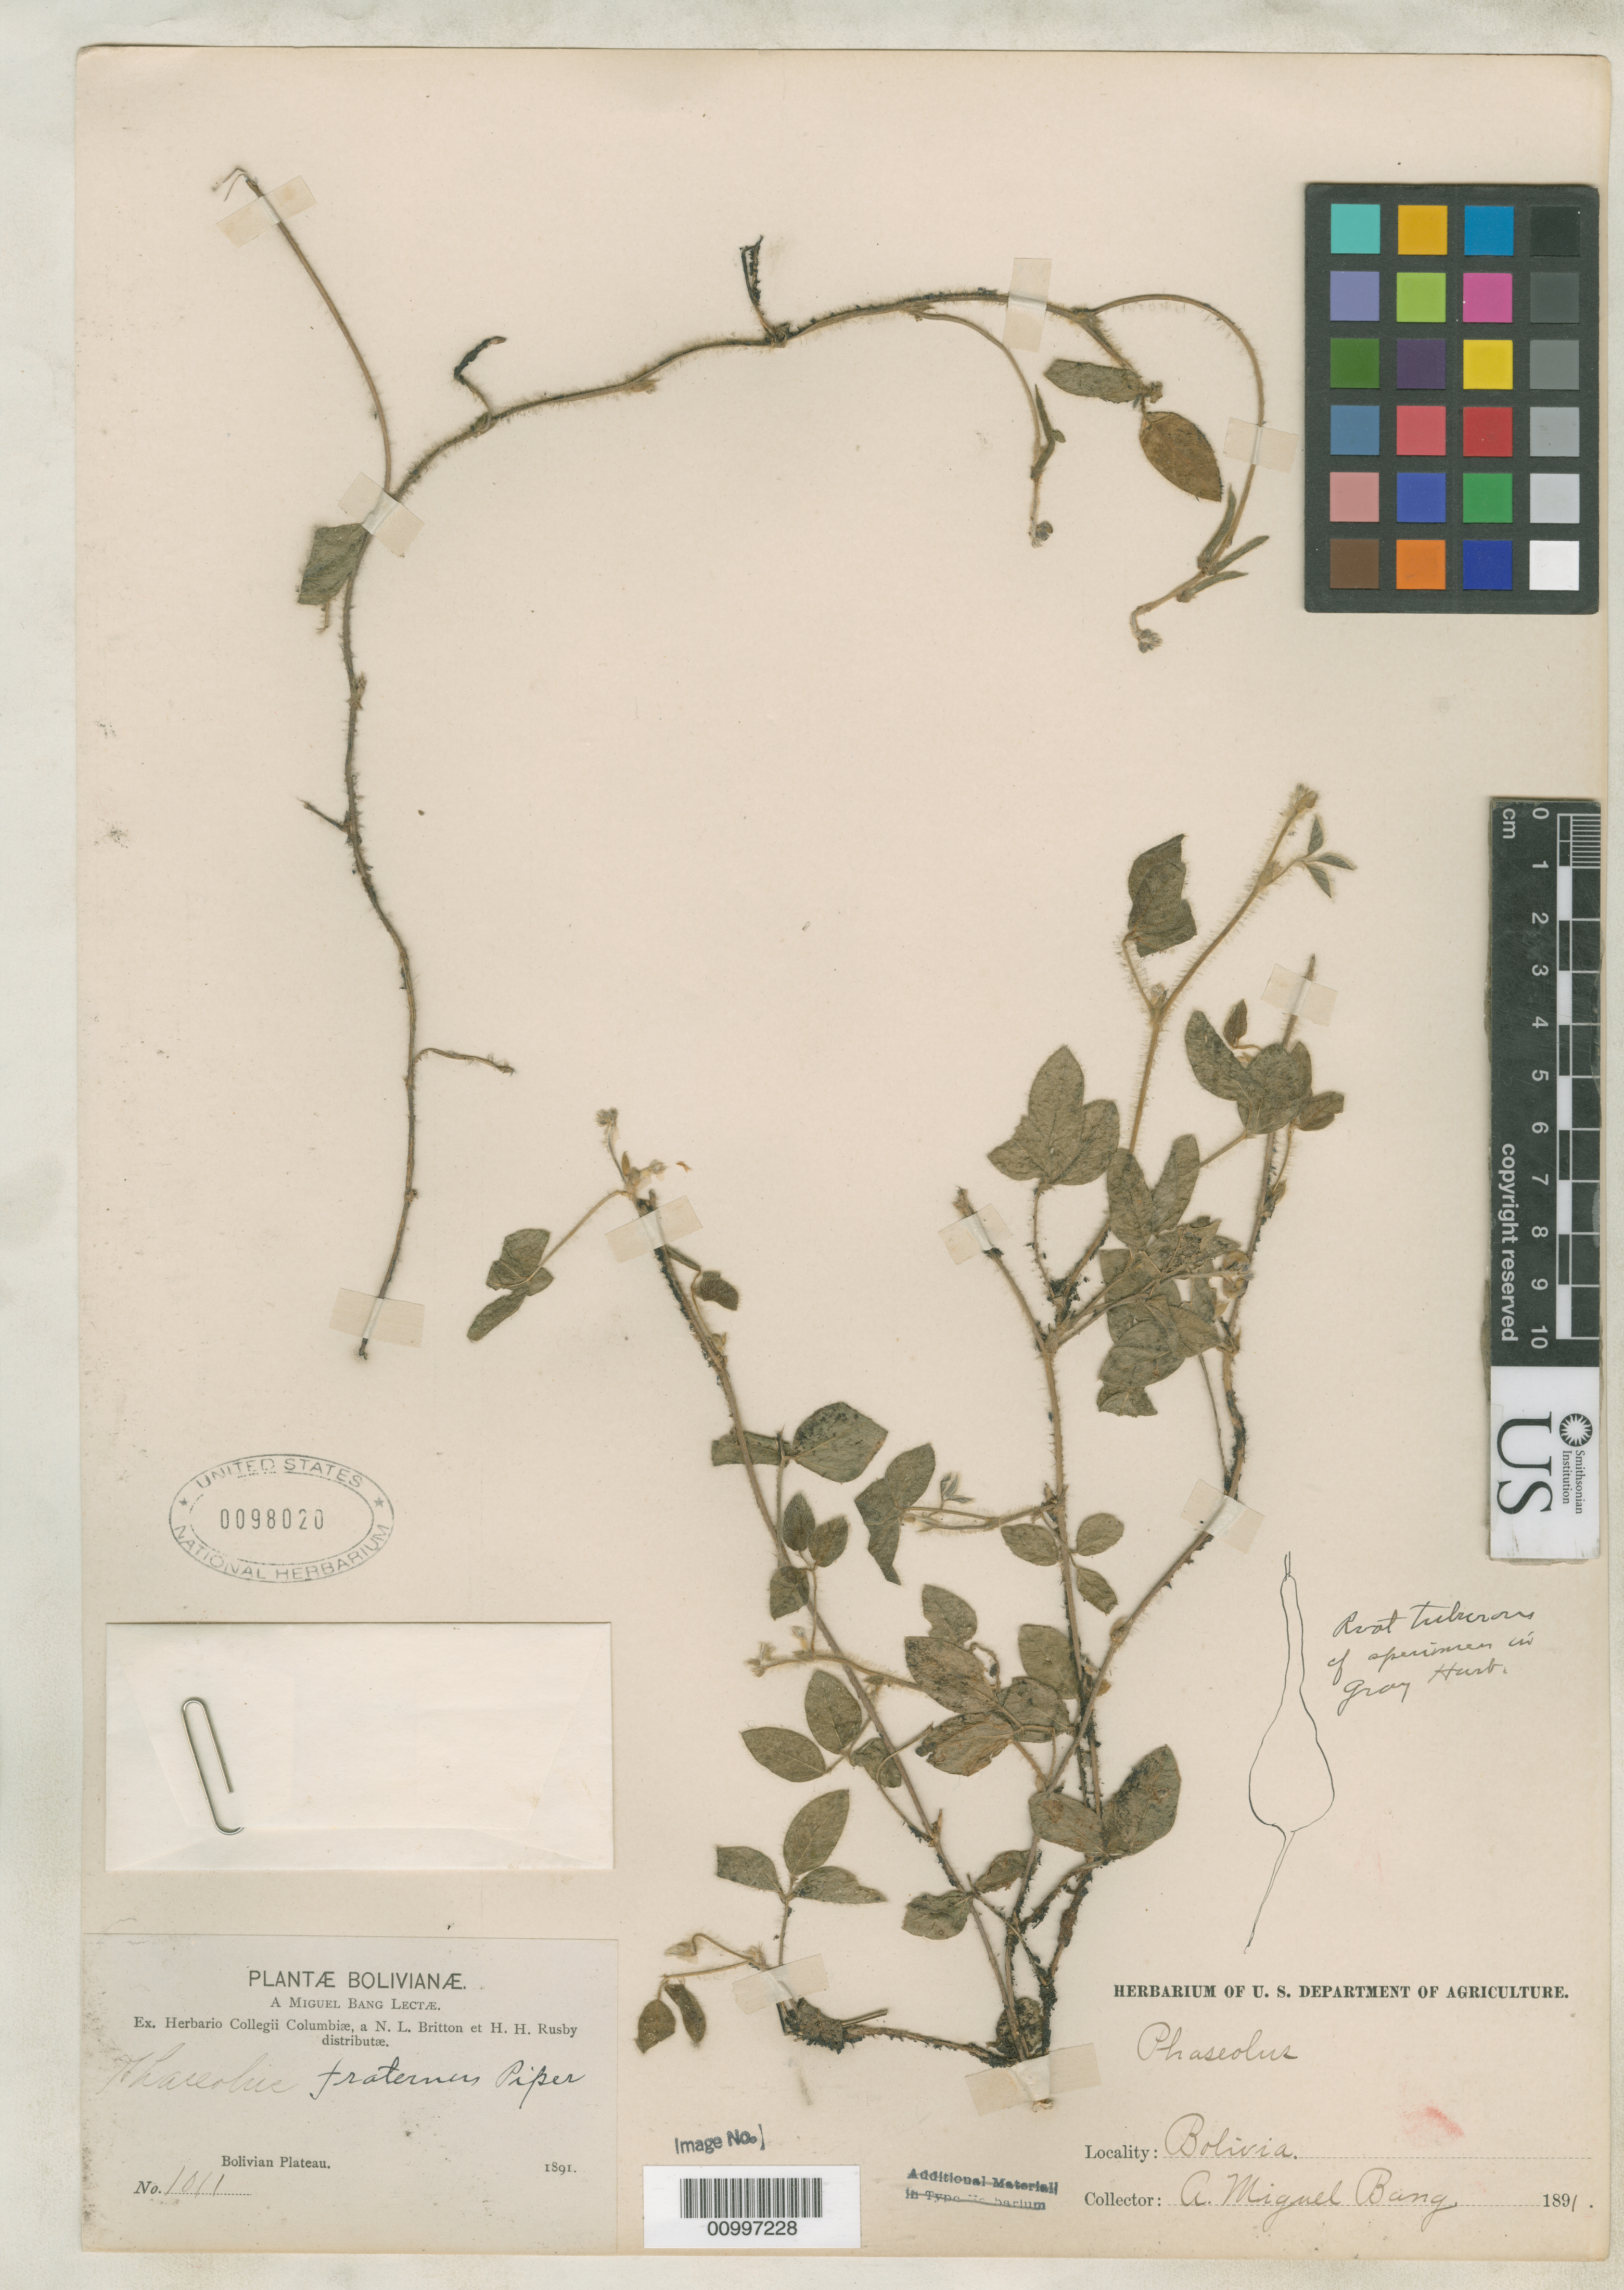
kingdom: Plantae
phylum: Tracheophyta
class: Magnoliopsida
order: Fabales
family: Fabaceae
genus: Phaseolus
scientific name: Phaseolus fraternus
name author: Piper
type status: Isotype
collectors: M. Bang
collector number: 1011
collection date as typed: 1891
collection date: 1891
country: Bolivia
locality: Bolivian Plateau.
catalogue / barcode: US 98020